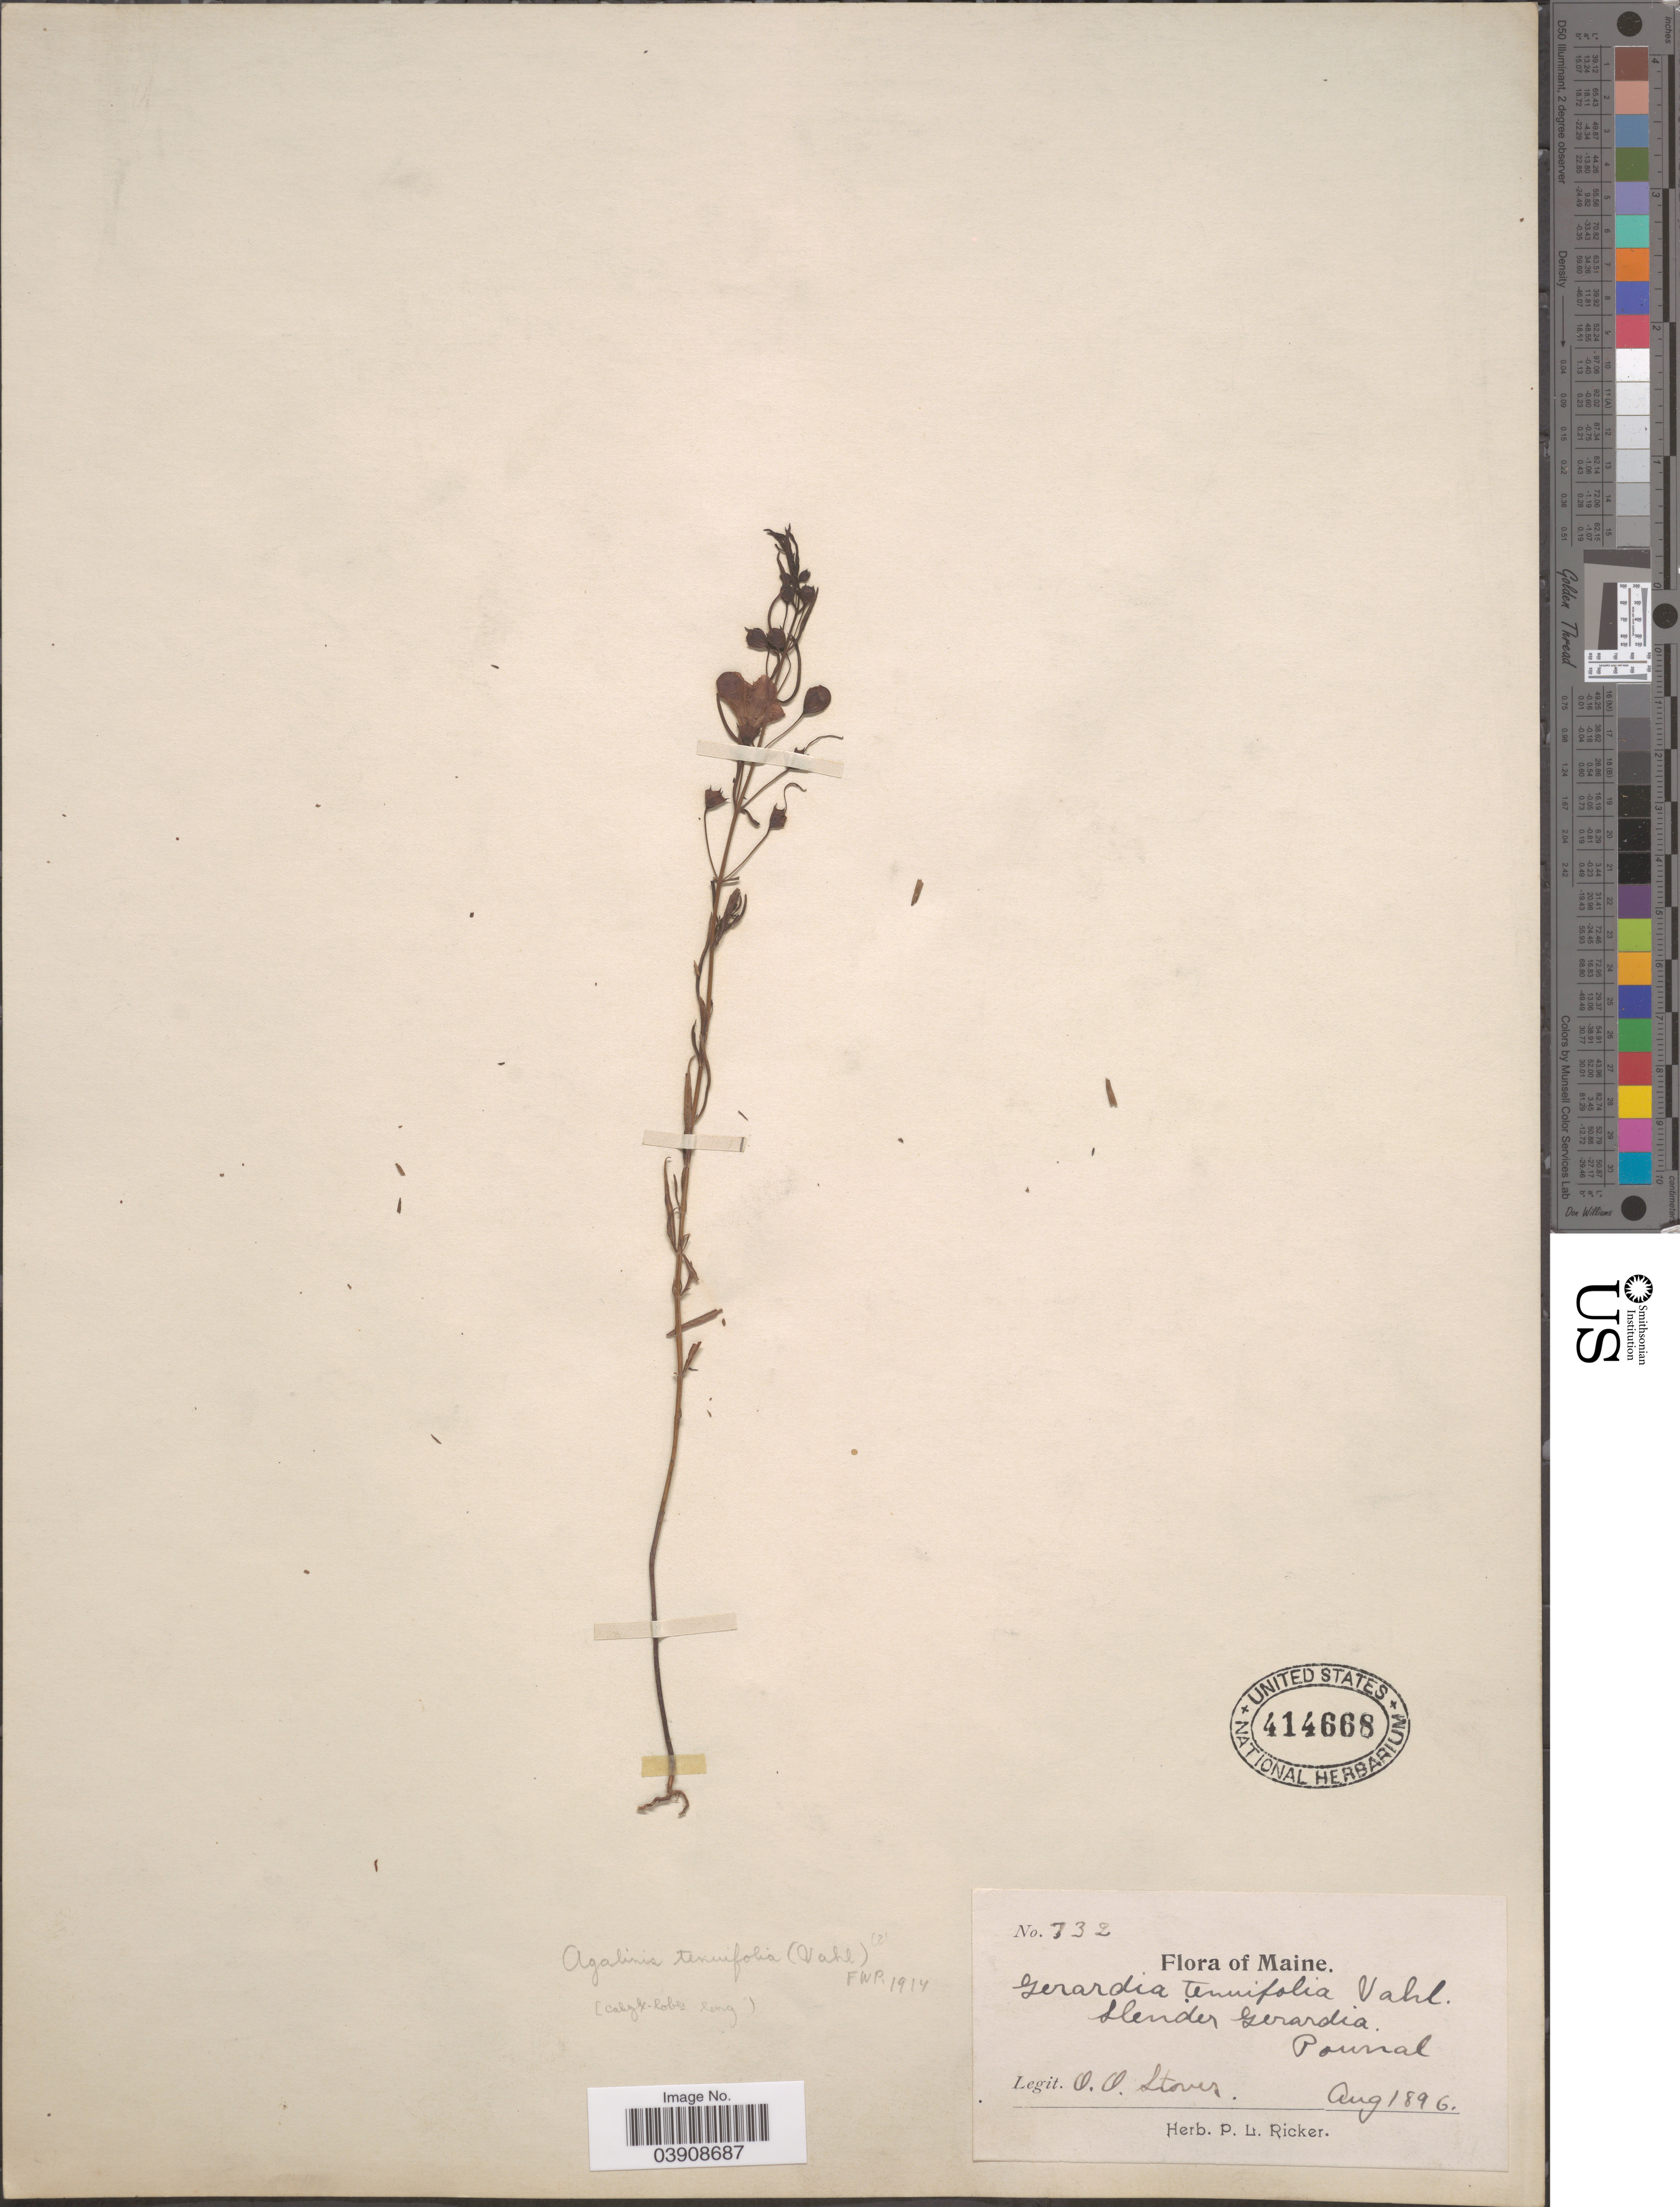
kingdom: Plantae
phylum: Tracheophyta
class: Magnoliopsida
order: Lamiales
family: Orobanchaceae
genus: Agalinis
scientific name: Agalinis tenuifolia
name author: (Vahl) Raf.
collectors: O. Stover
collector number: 732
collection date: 1896-08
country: United States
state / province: Maine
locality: Pownal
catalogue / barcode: US 414668